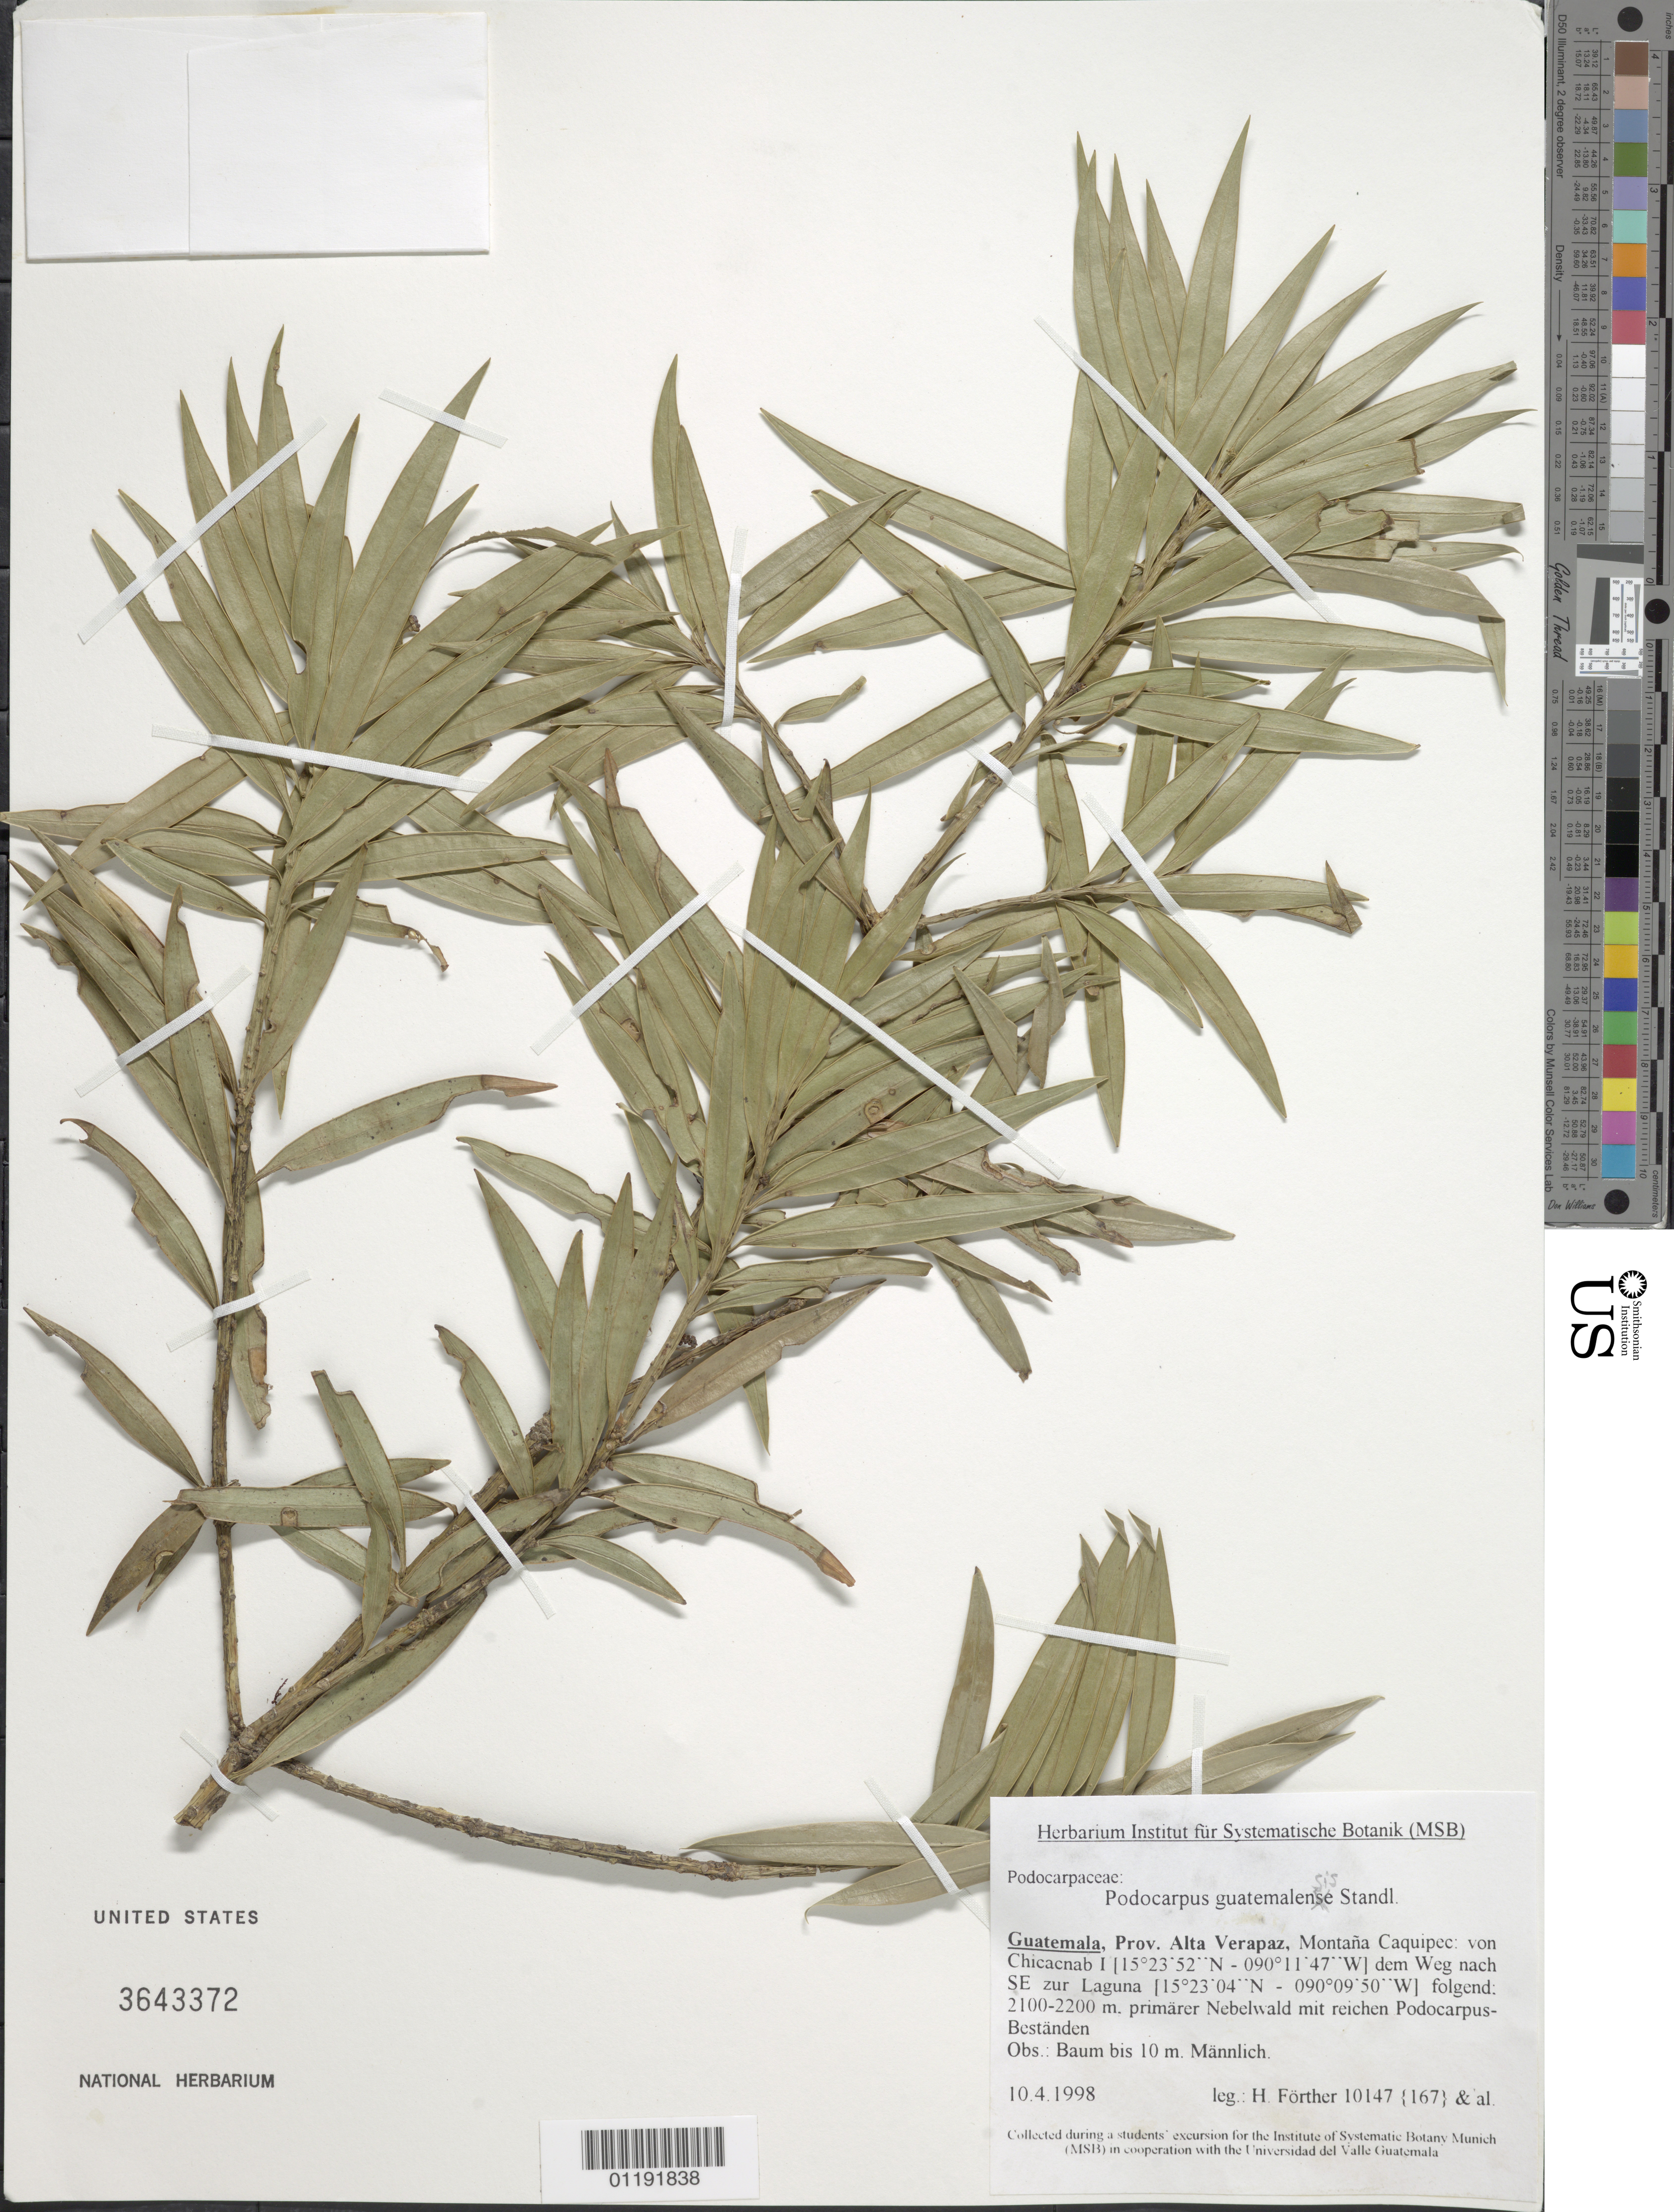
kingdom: Plantae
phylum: Tracheophyta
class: Pinopsida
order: Pinales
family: Podocarpaceae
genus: Podocarpus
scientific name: Podocarpus guatemalensis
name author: Standl.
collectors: H. Fôrther et al.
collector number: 10147 {167}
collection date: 1998-04-10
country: Guatemala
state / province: Alta Verapaz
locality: Montana Caquipec, near Chicacnab, on the way SE to lagoon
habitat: Primary cloud forest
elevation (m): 2100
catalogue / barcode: US 3643372